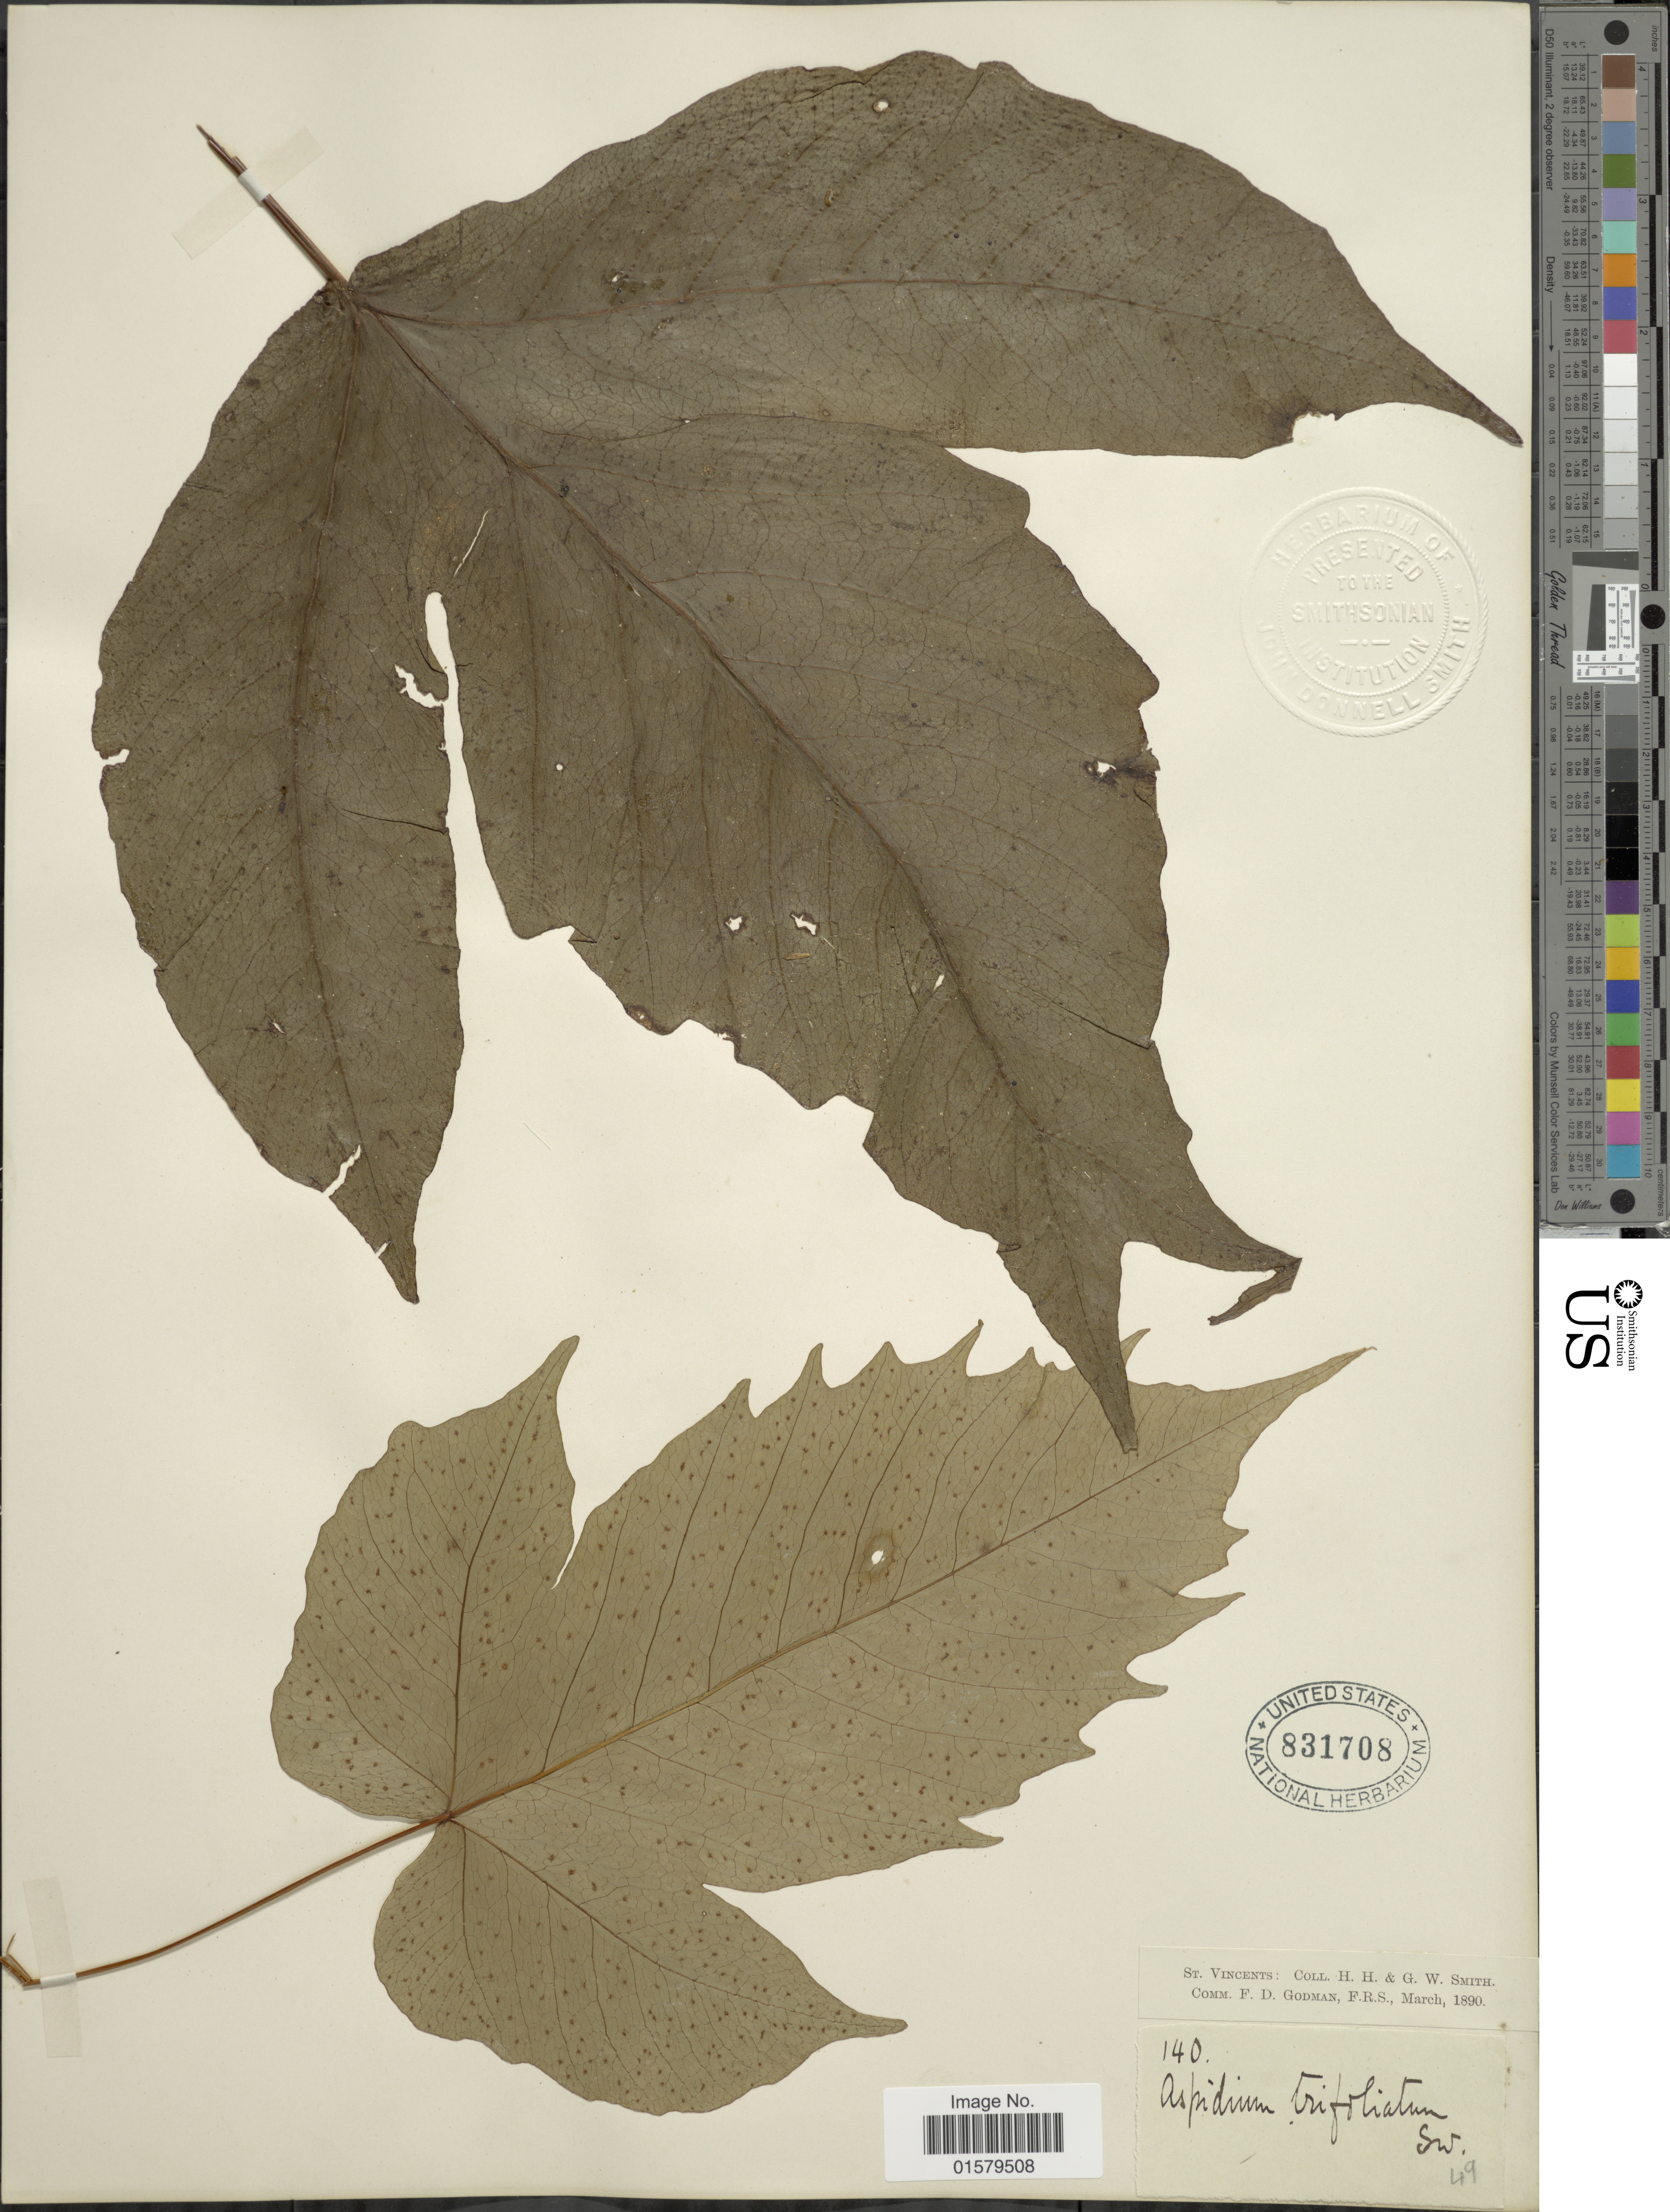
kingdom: Plantae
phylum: Tracheophyta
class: Polypodiopsida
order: Polypodiales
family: Tectariaceae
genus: Tectaria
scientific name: Tectaria trifoliata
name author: (L.) Cav.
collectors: H. H. Smith & G. Smith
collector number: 140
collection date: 1890-03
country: St. Vincent - Grenadines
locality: St. Vincents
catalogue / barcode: US 831708